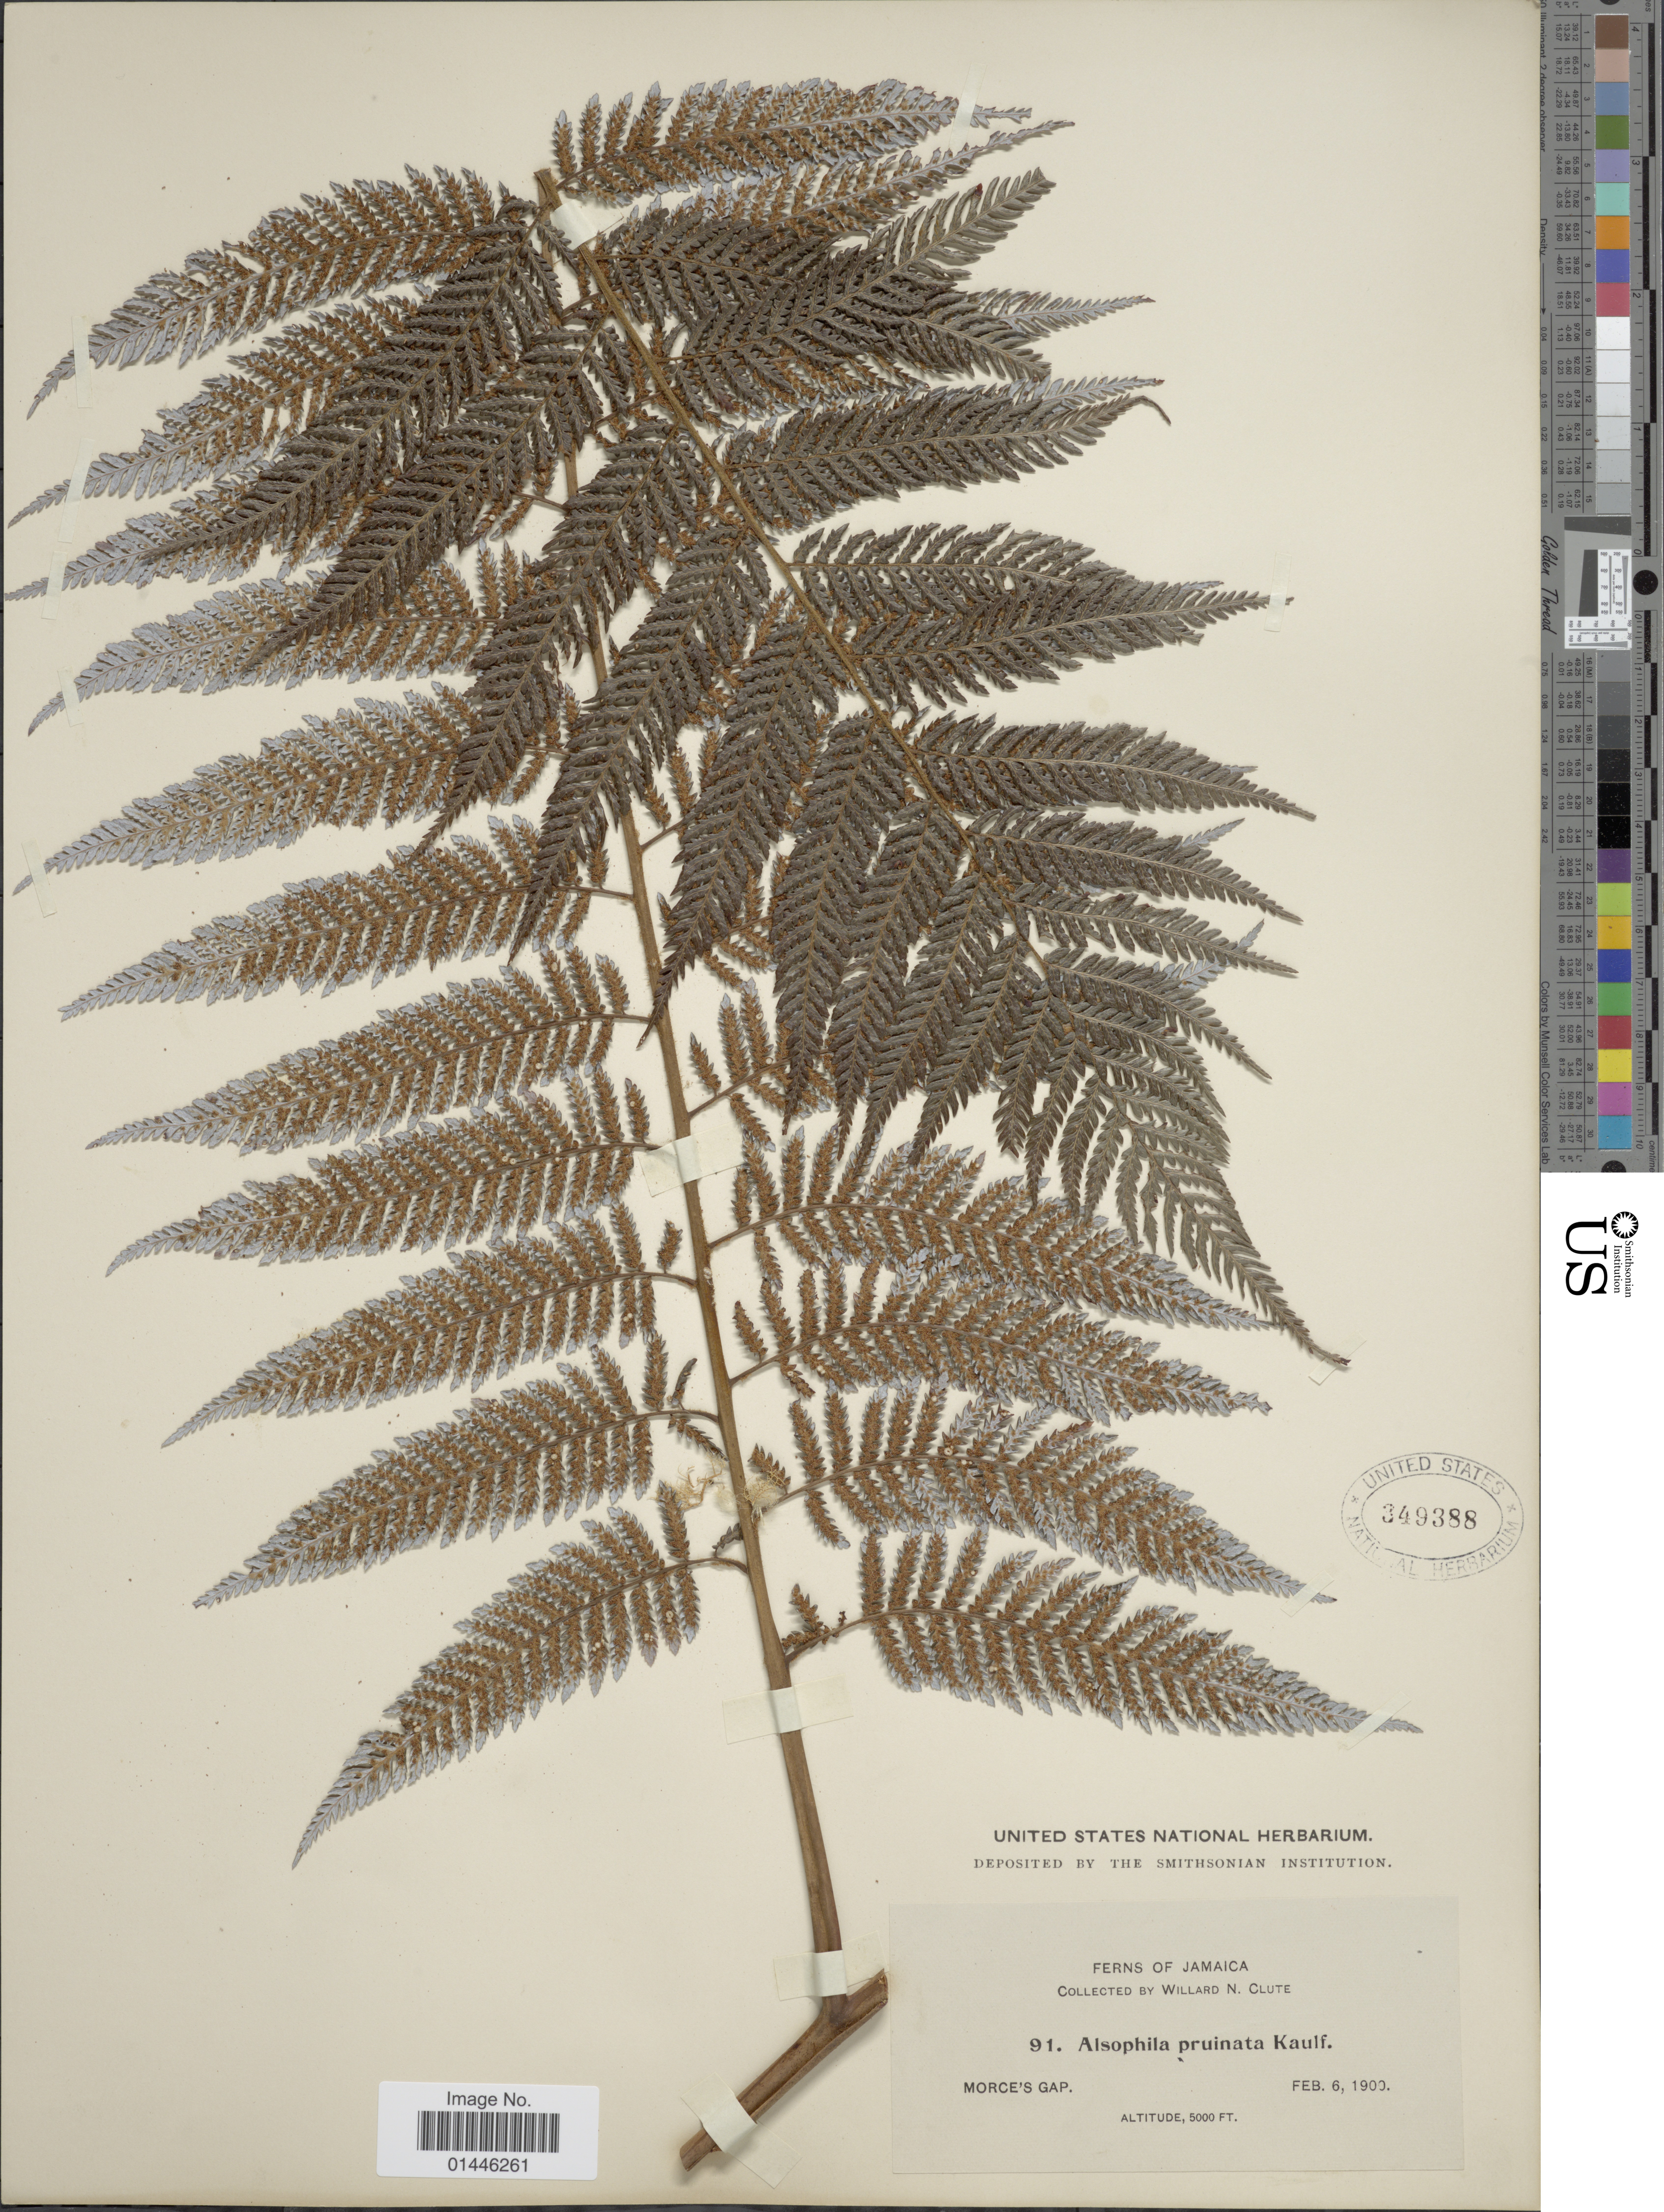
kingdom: Plantae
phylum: Tracheophyta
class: Polypodiopsida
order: Cyatheales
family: Dicksoniaceae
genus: Lophosoria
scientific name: Lophosoria quadripinnata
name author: (J.F. Gmel.) C. Chr.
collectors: W. N. Clute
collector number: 91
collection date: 1900-02-06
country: Jamaica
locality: Morce's Gap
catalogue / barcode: US 349388